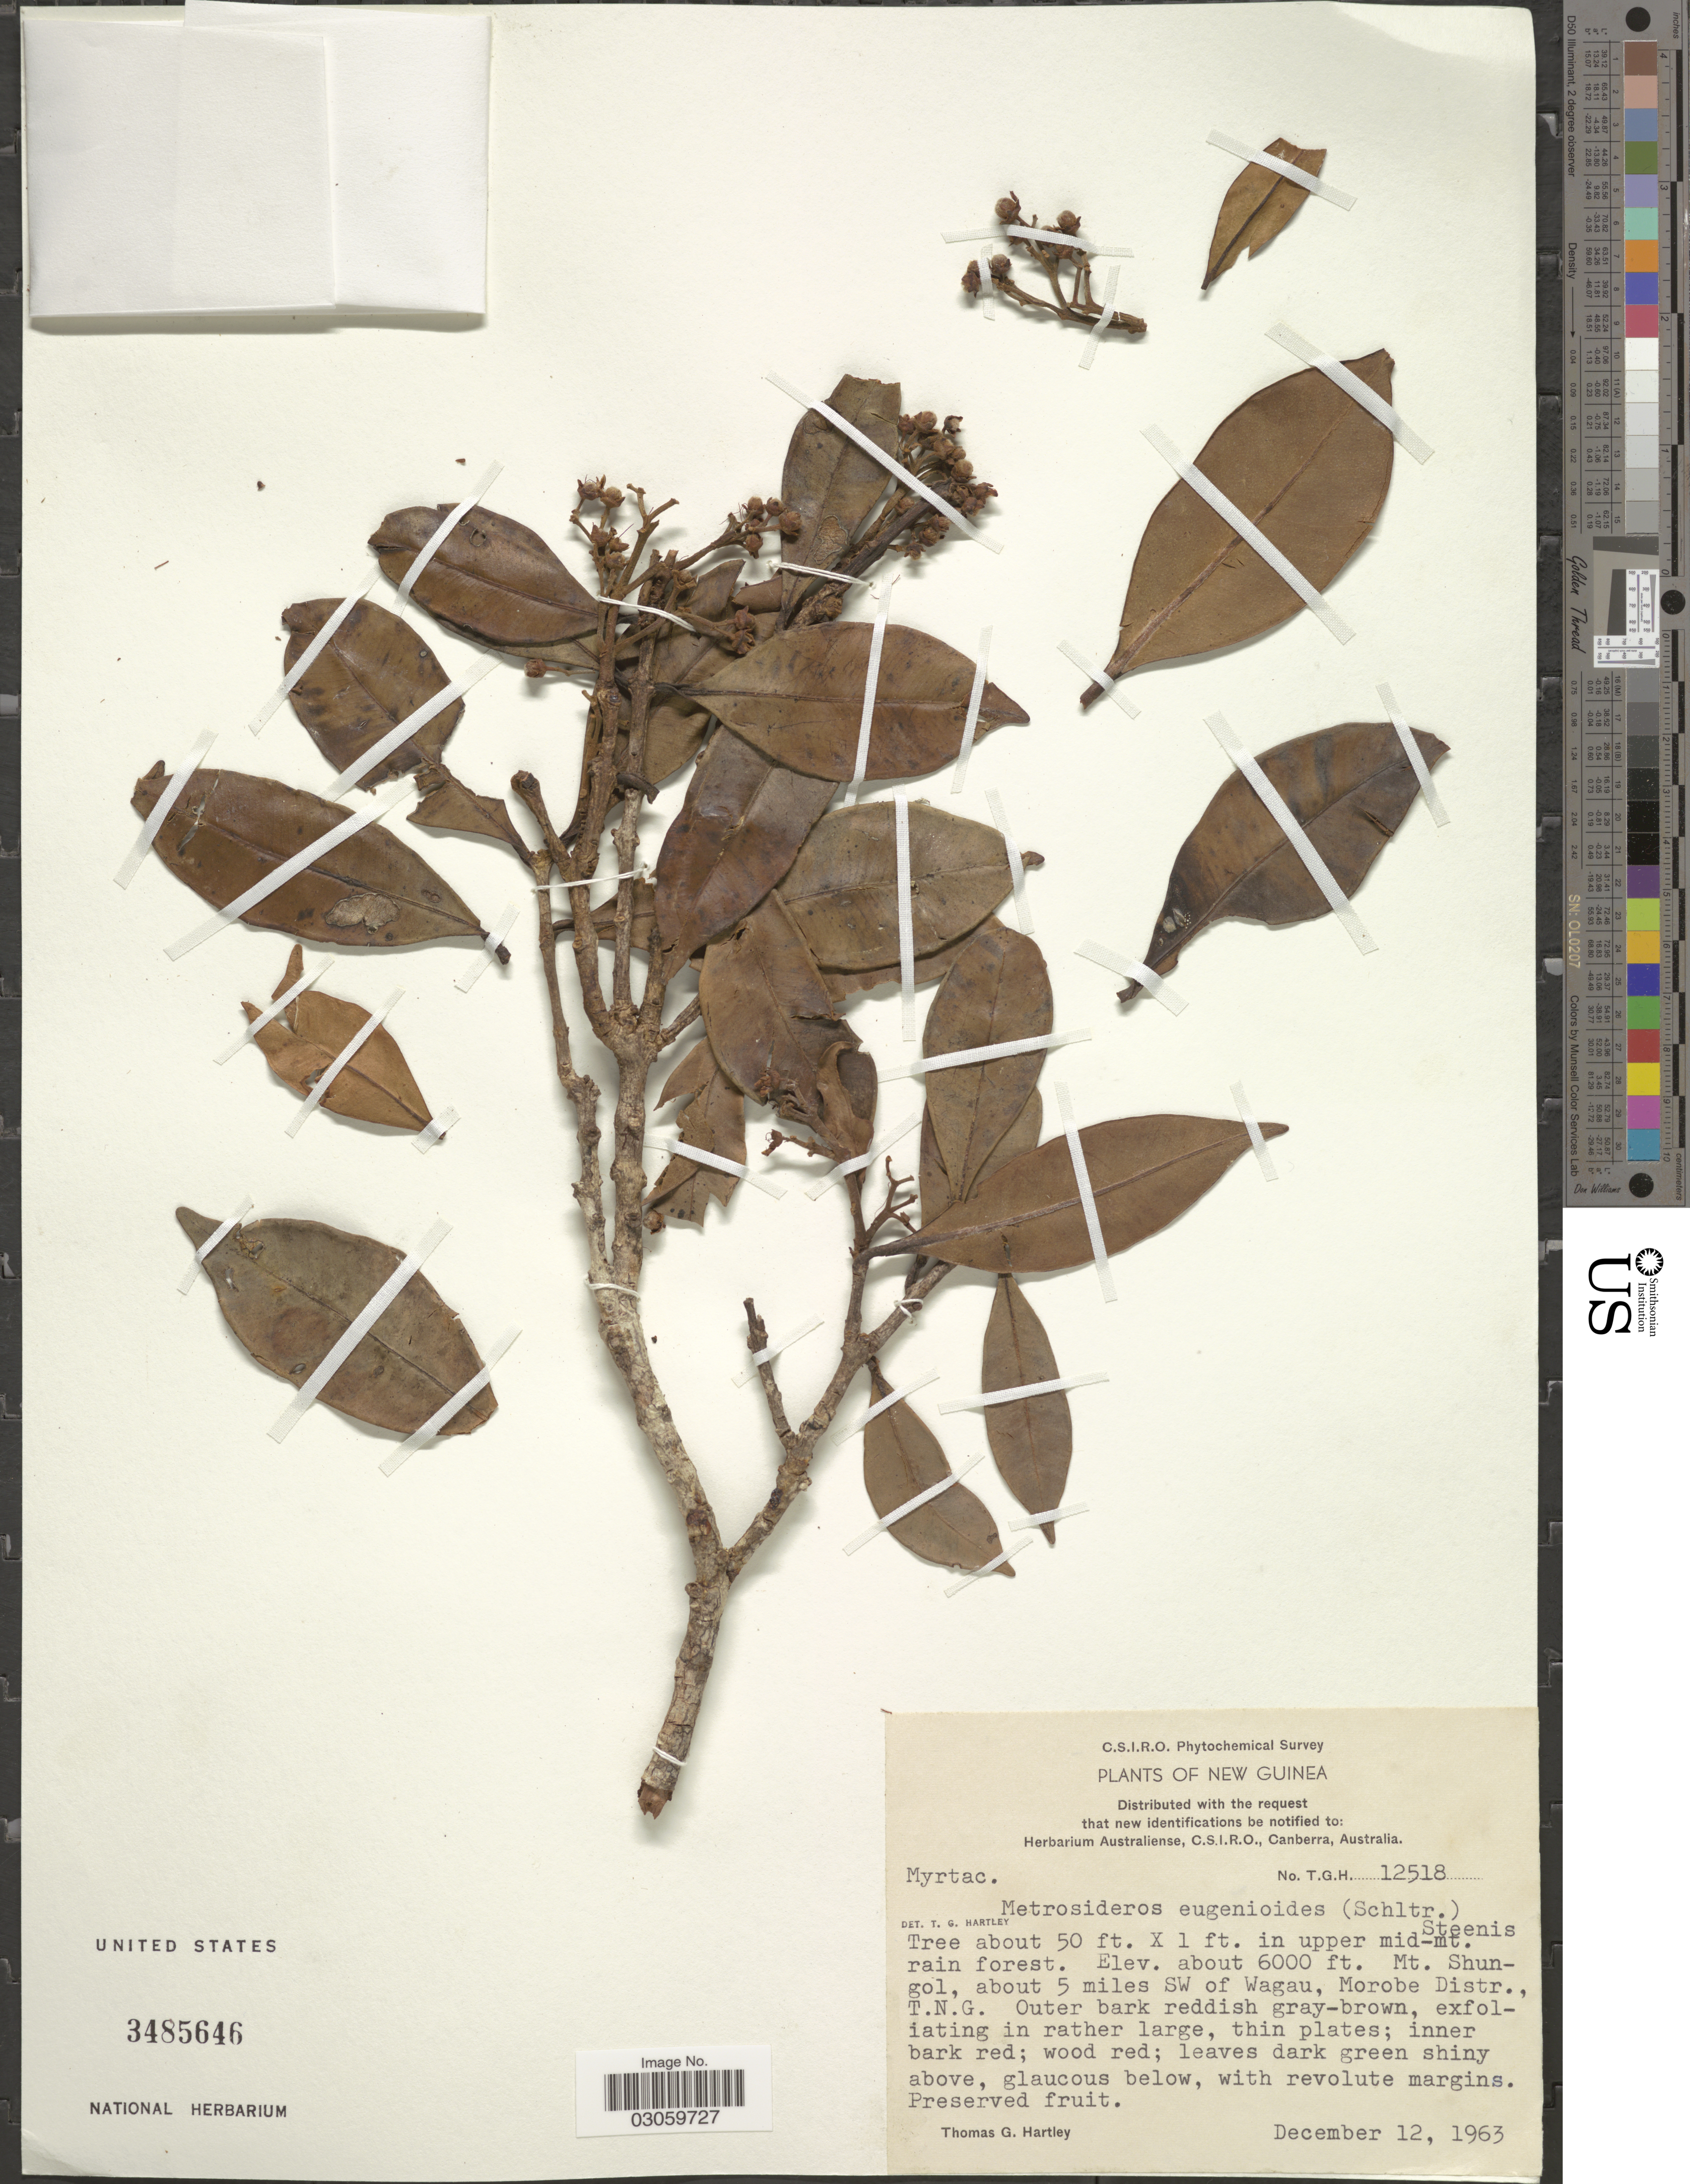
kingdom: Plantae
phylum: Tracheophyta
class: Magnoliopsida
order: Myrtales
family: Myrtaceae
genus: Kania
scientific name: Kania eugenioides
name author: Schltr.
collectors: T. G. Hartley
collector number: T.G.H. 12518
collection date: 1963-12-12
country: Papua New Guinea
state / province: Morobe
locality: New Guinea. In upper mid-mt. rain forest. Mt. Shungol, about 5 miles SW of Wagau, Morobe Distr., T.N.G.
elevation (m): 1829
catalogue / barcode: US 3485646